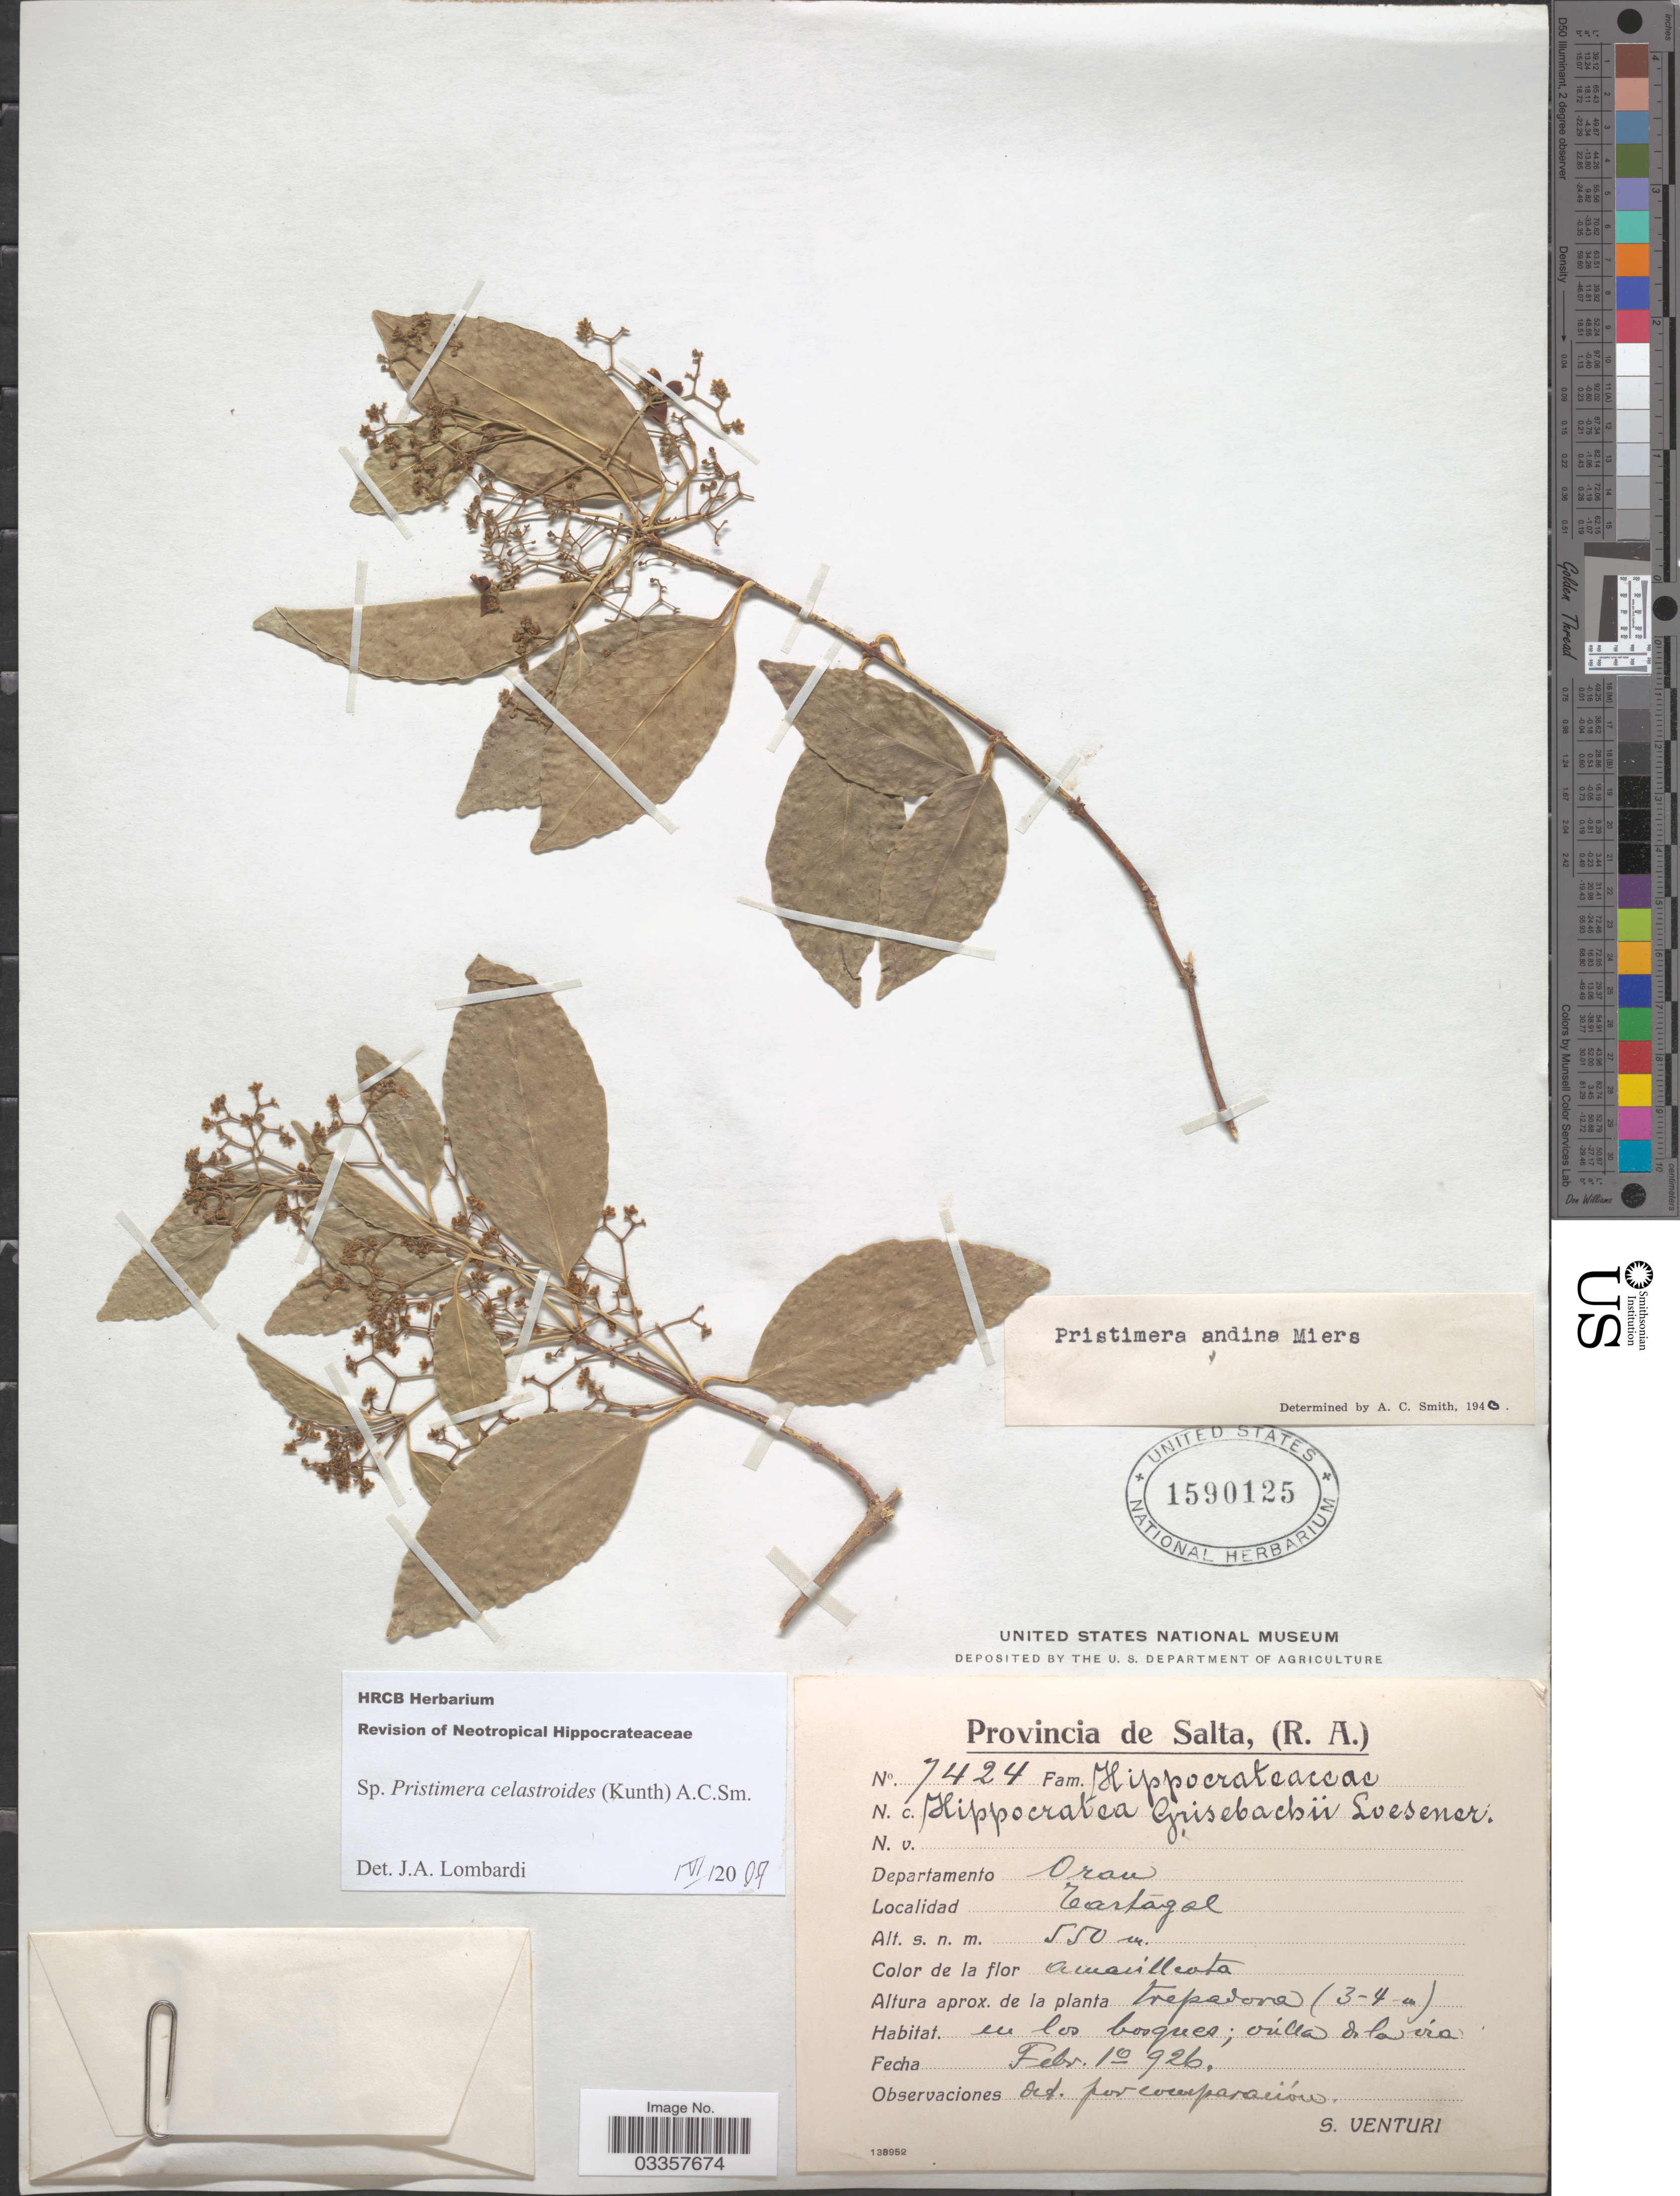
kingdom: Plantae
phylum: Tracheophyta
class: Magnoliopsida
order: Celastrales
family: Celastraceae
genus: Pristimera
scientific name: Pristimera celastroides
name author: (Kunth) A.C. Sm.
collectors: S. Venturi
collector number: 7424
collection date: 1926-02-10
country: Argentina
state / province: Salta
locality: Departamento Oran, Tartagal.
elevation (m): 550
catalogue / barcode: US 1590125